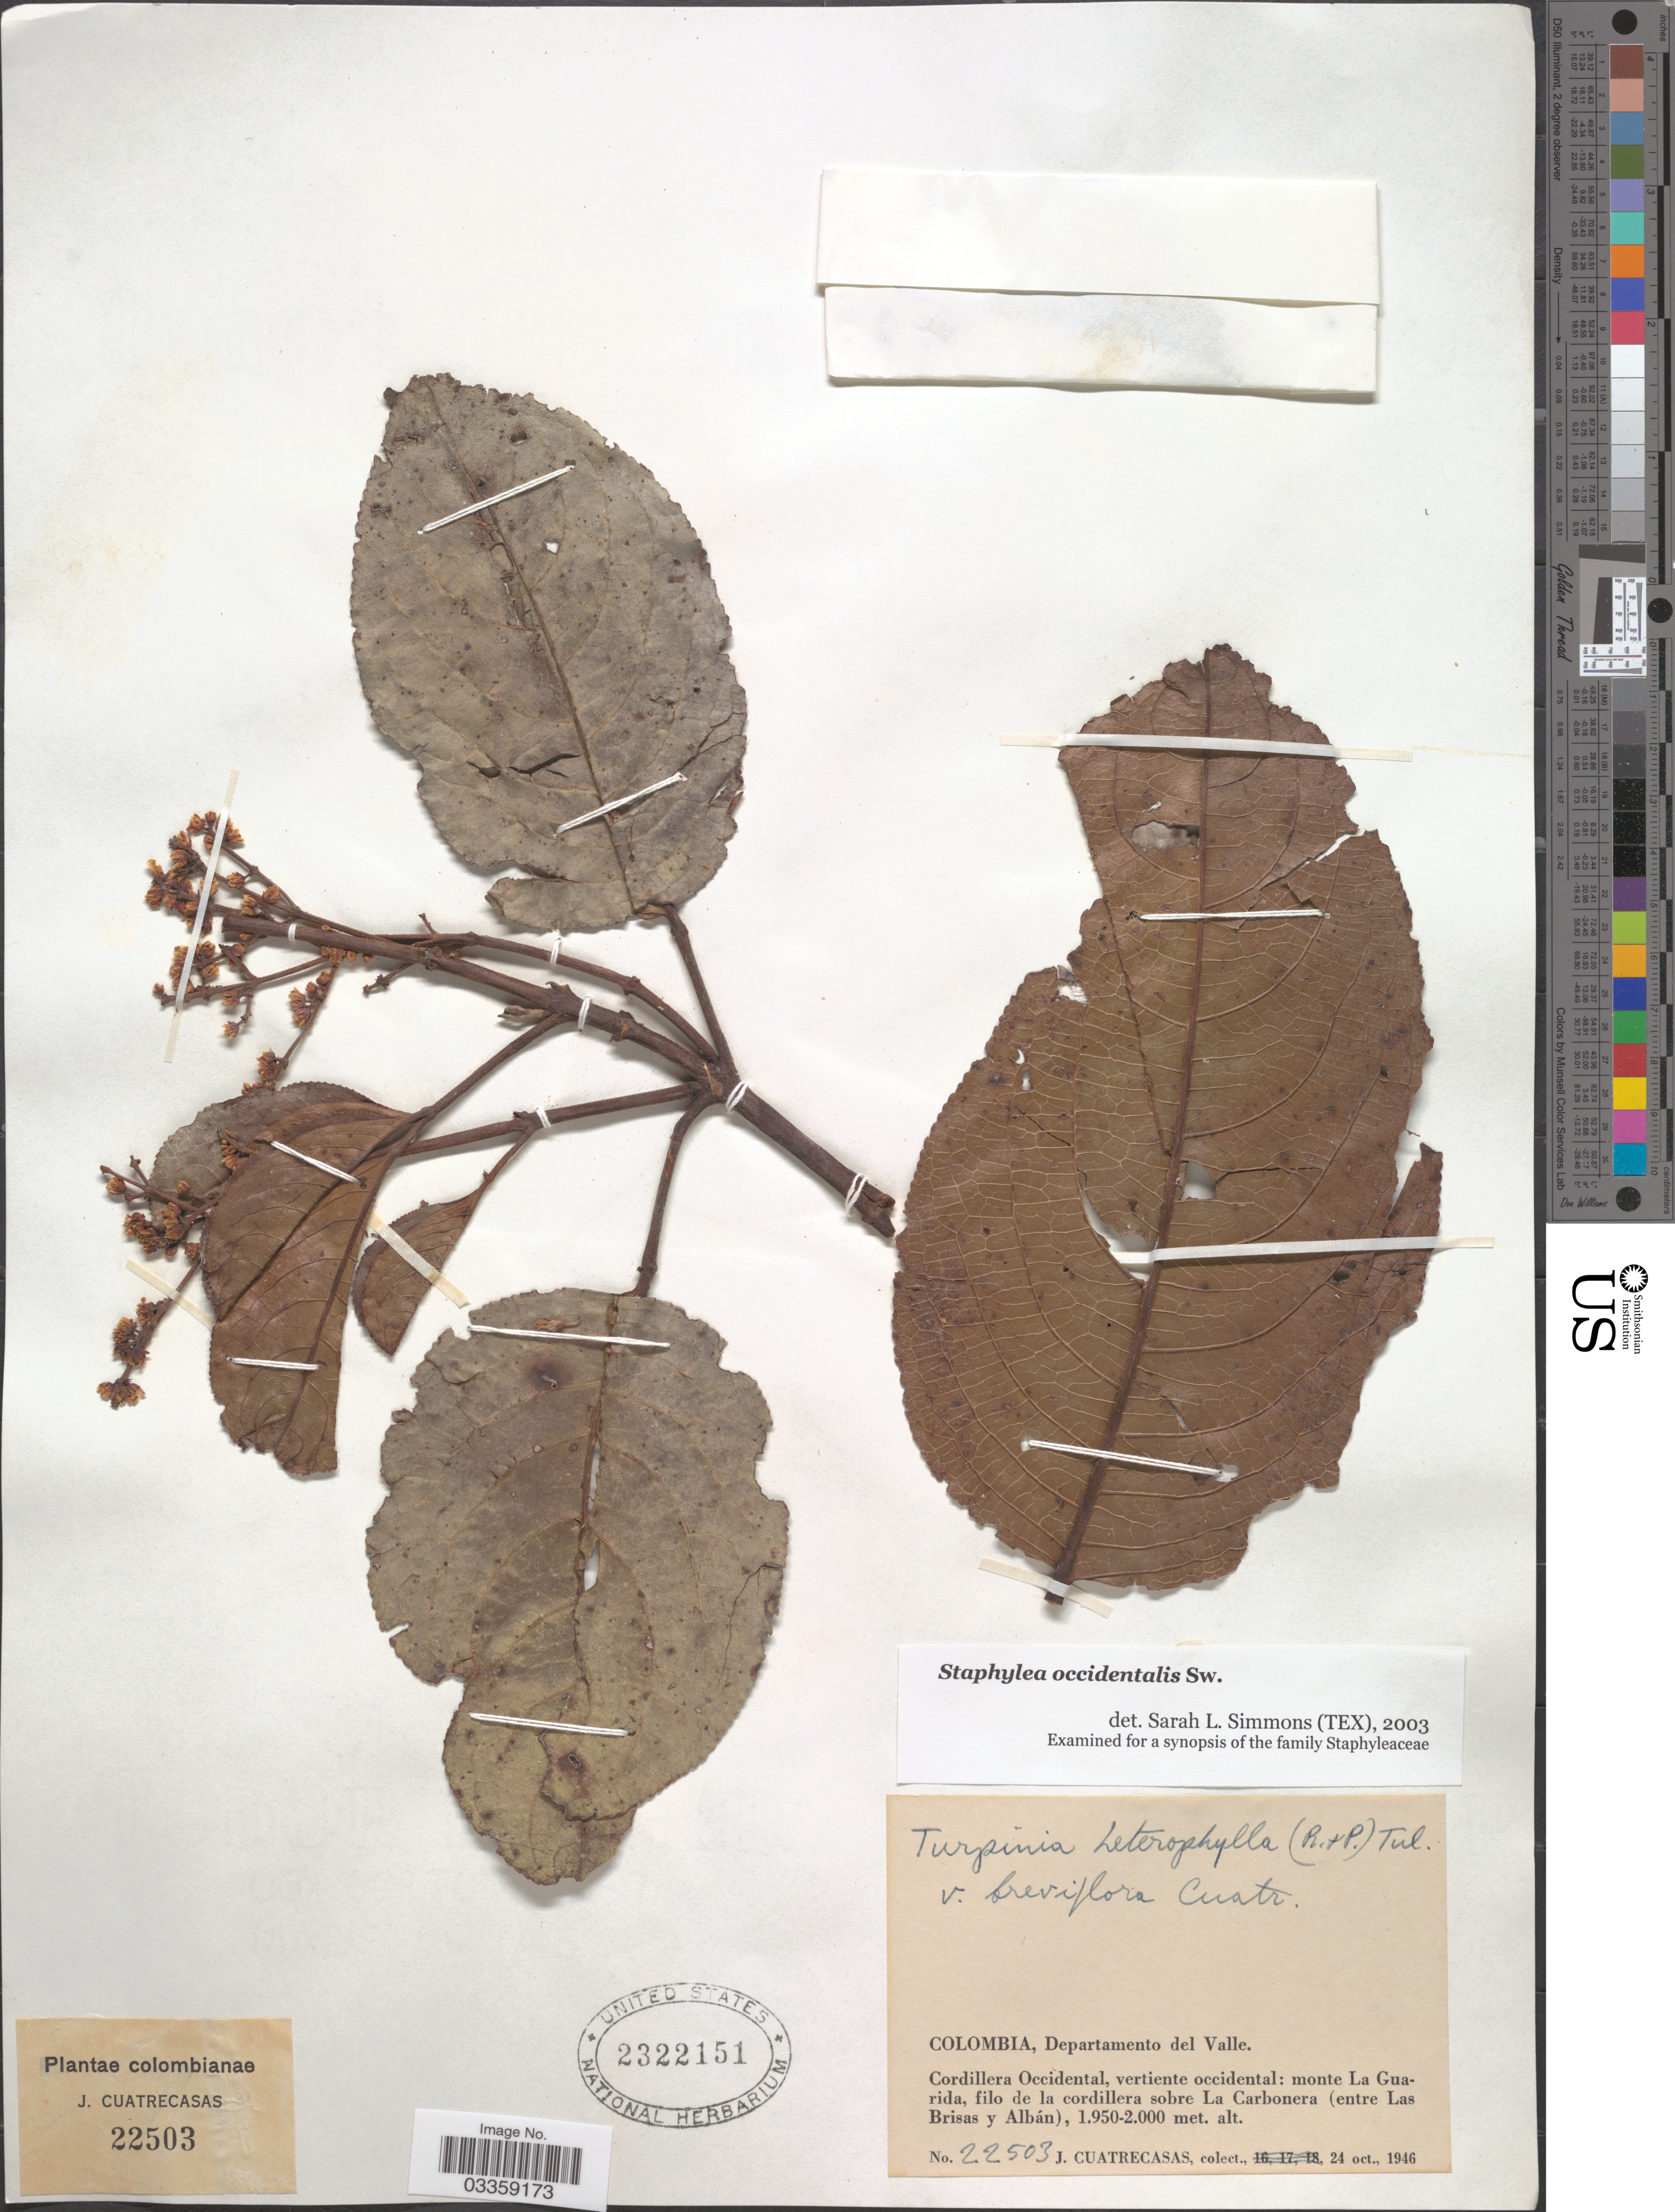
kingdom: Plantae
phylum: Tracheophyta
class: Magnoliopsida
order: Crossosomatales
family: Staphyleaceae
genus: Turpinia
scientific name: Turpinia occidentalis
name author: (Sw.) G. Don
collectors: J. Cuatrecasas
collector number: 22503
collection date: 1946-10-24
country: Colombia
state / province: Valle del Cauca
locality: Departamento del Valle. Cordillera Occidental, vertiente occidental: monte La Guarida, filo de la cordillera sobre La Carbonera (entre Las Brisas y Albán).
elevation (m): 1950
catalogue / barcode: US 2322151